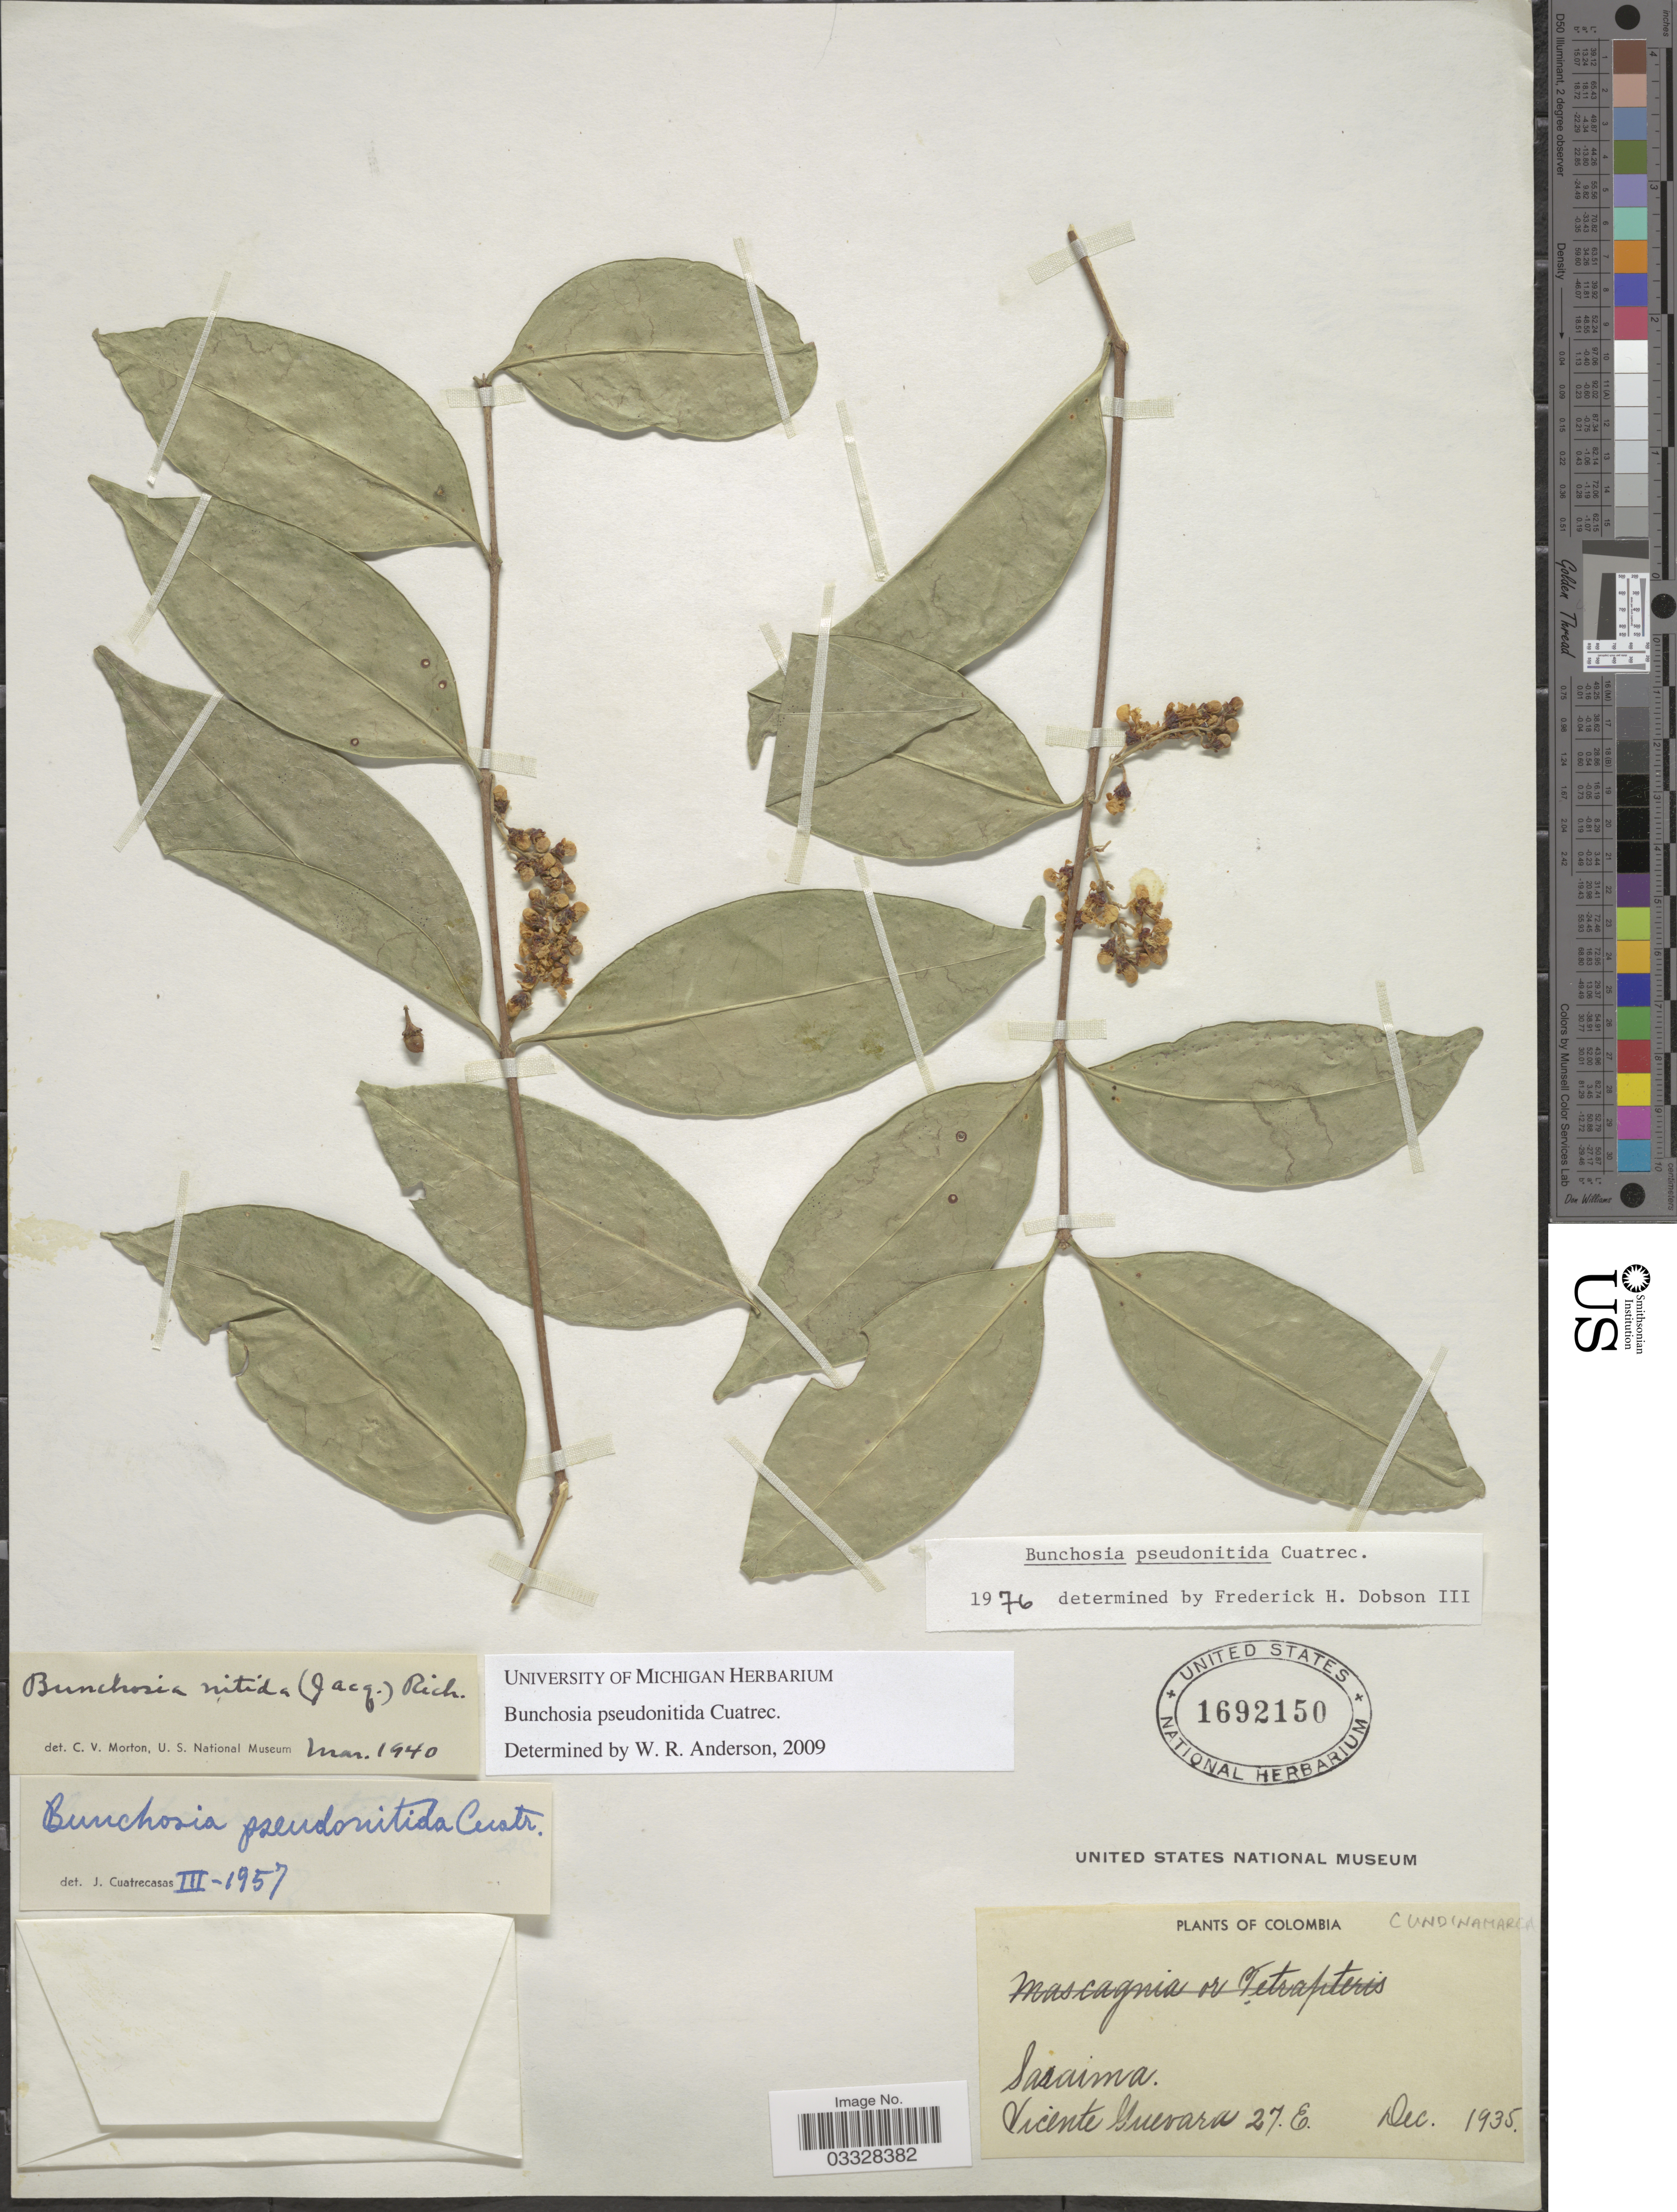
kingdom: Plantae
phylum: Tracheophyta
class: Magnoliopsida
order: Malpighiales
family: Malpighiaceae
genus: Bunchosia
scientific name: Bunchosia pseudonitida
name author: Cuatrec.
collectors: V. Guevara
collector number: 27E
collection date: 1935-12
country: Colombia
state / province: Cundinamarca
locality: Sasaima.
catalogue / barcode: US 1692150